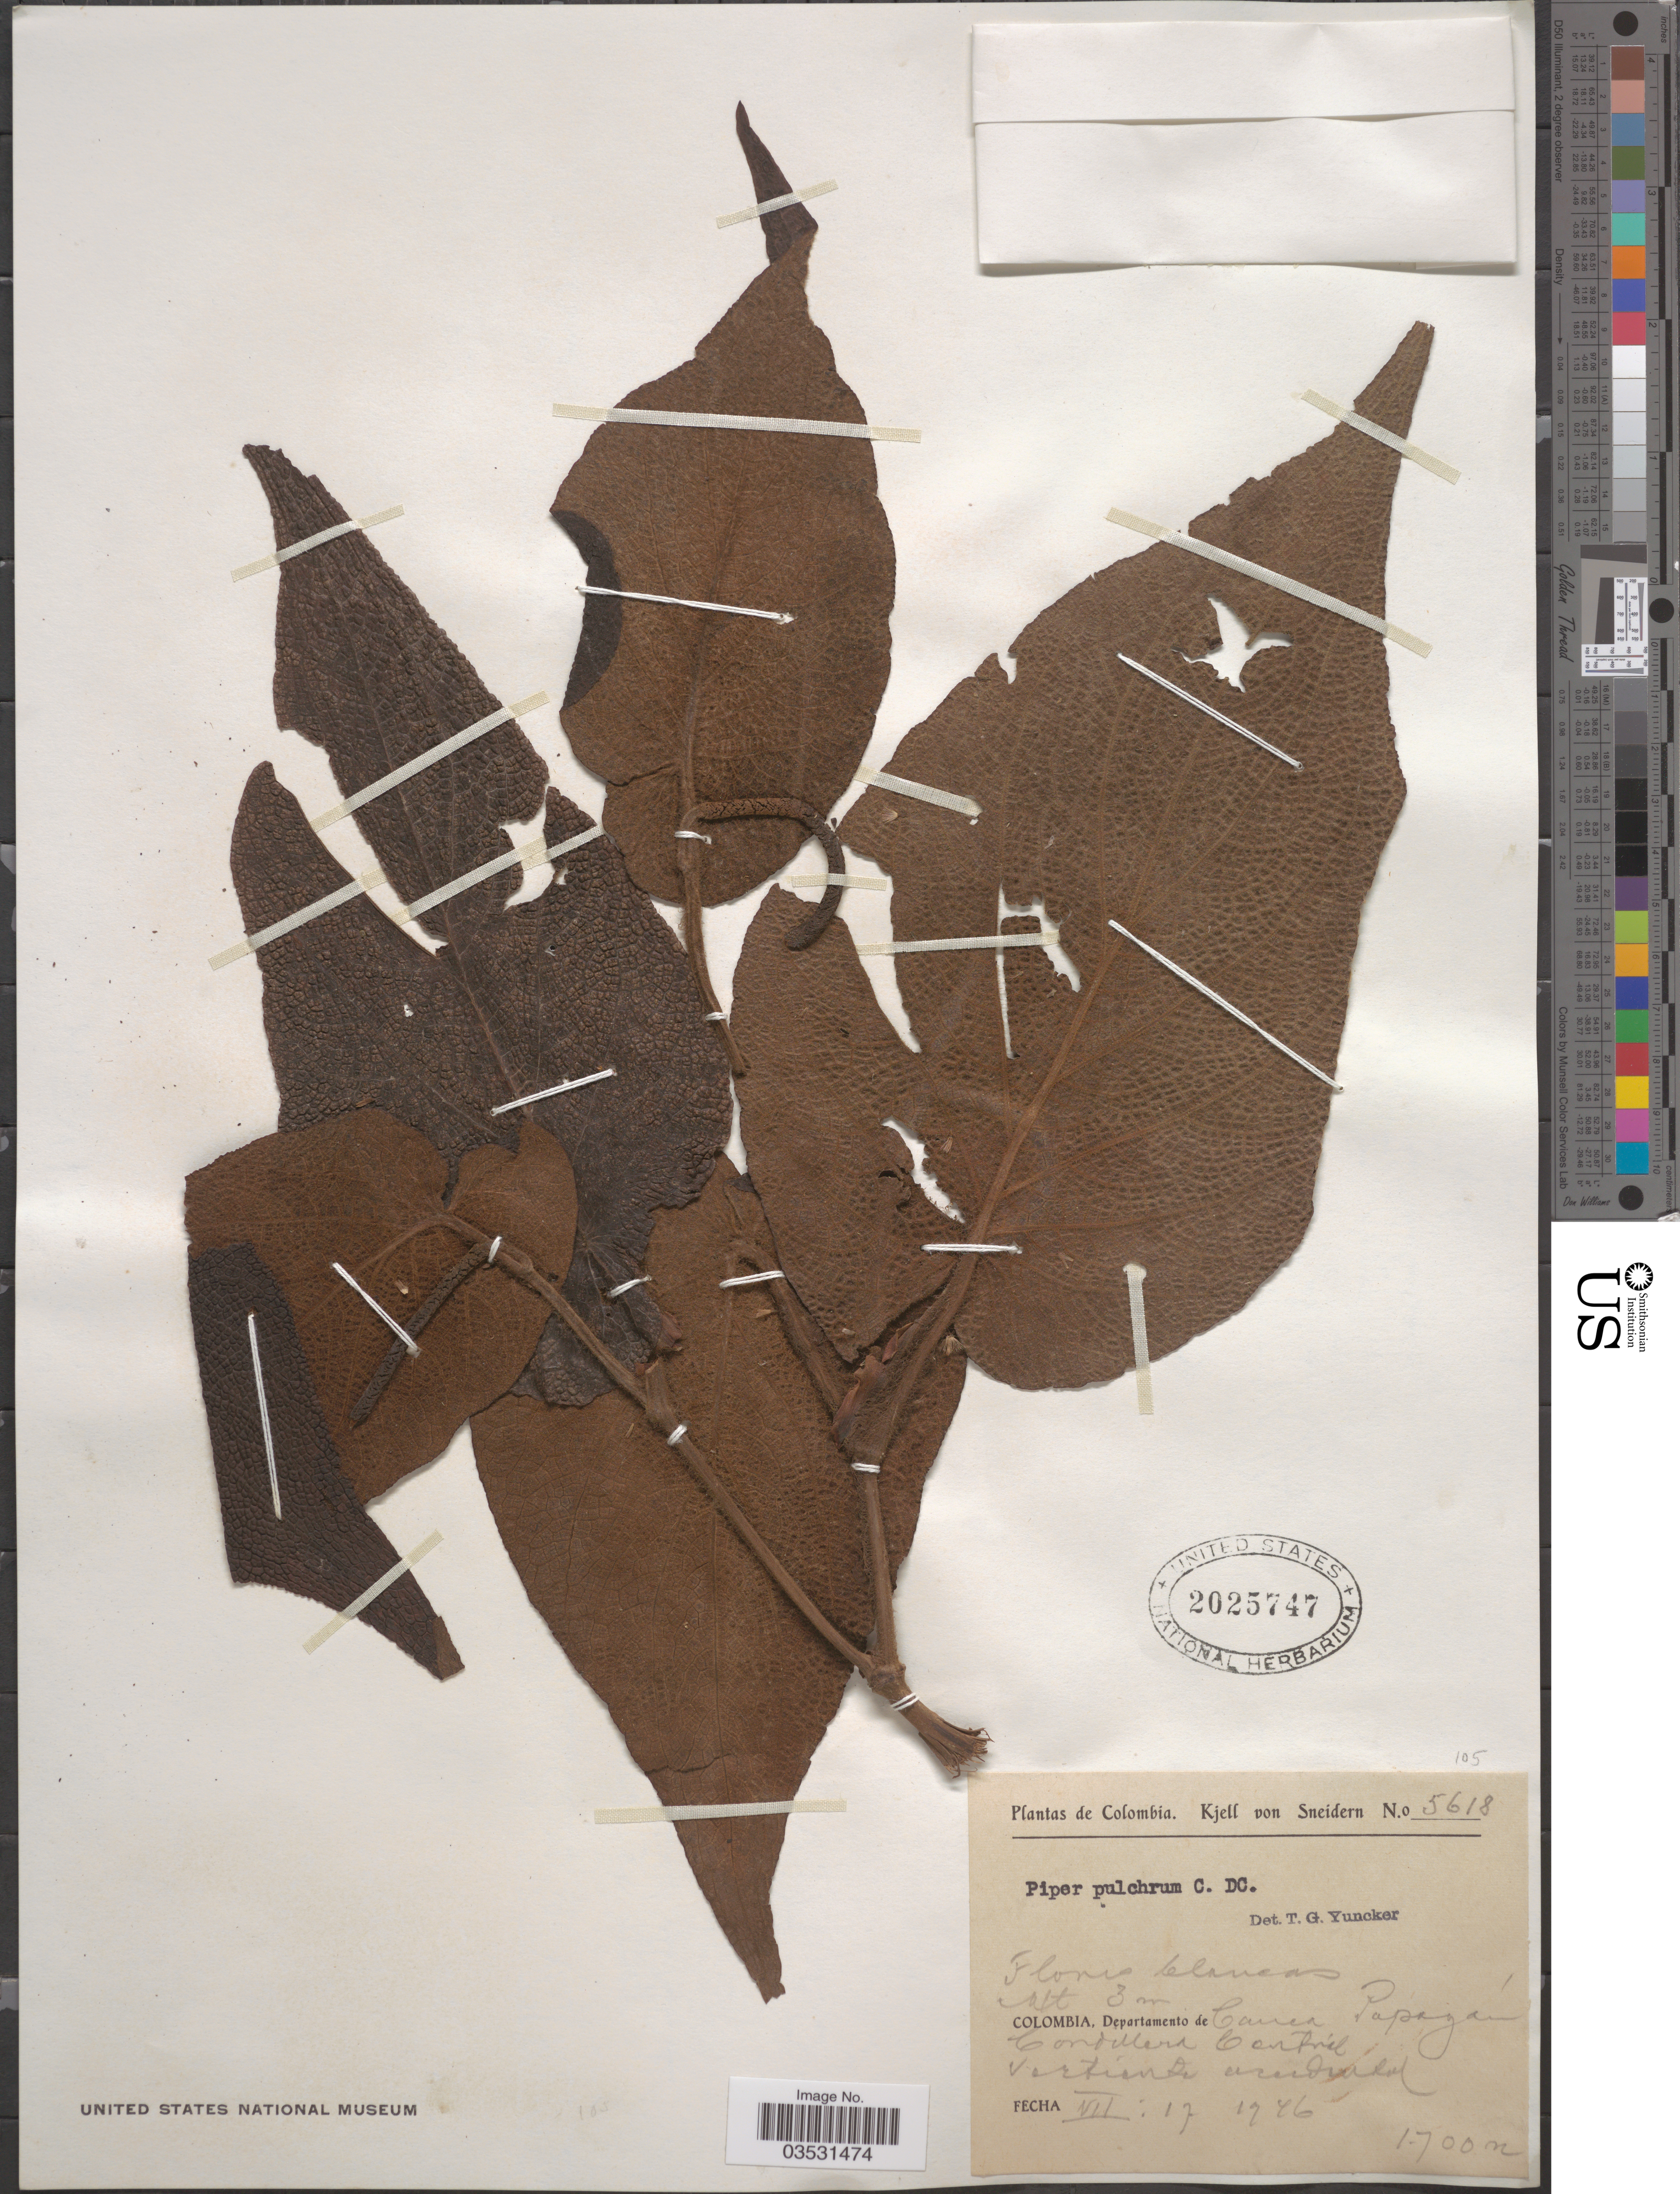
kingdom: Plantae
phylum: Tracheophyta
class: Magnoliopsida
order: Piperales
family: Piperaceae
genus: Piper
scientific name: Piper pulchrum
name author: C. DC.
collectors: K. von Sneidern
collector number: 5618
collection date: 1946-07-17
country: Colombia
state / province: Cauca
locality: Departamento de Cauca Papayám. Cordillera Centrál. Vertiente occidental.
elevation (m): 1700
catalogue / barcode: US 2025747